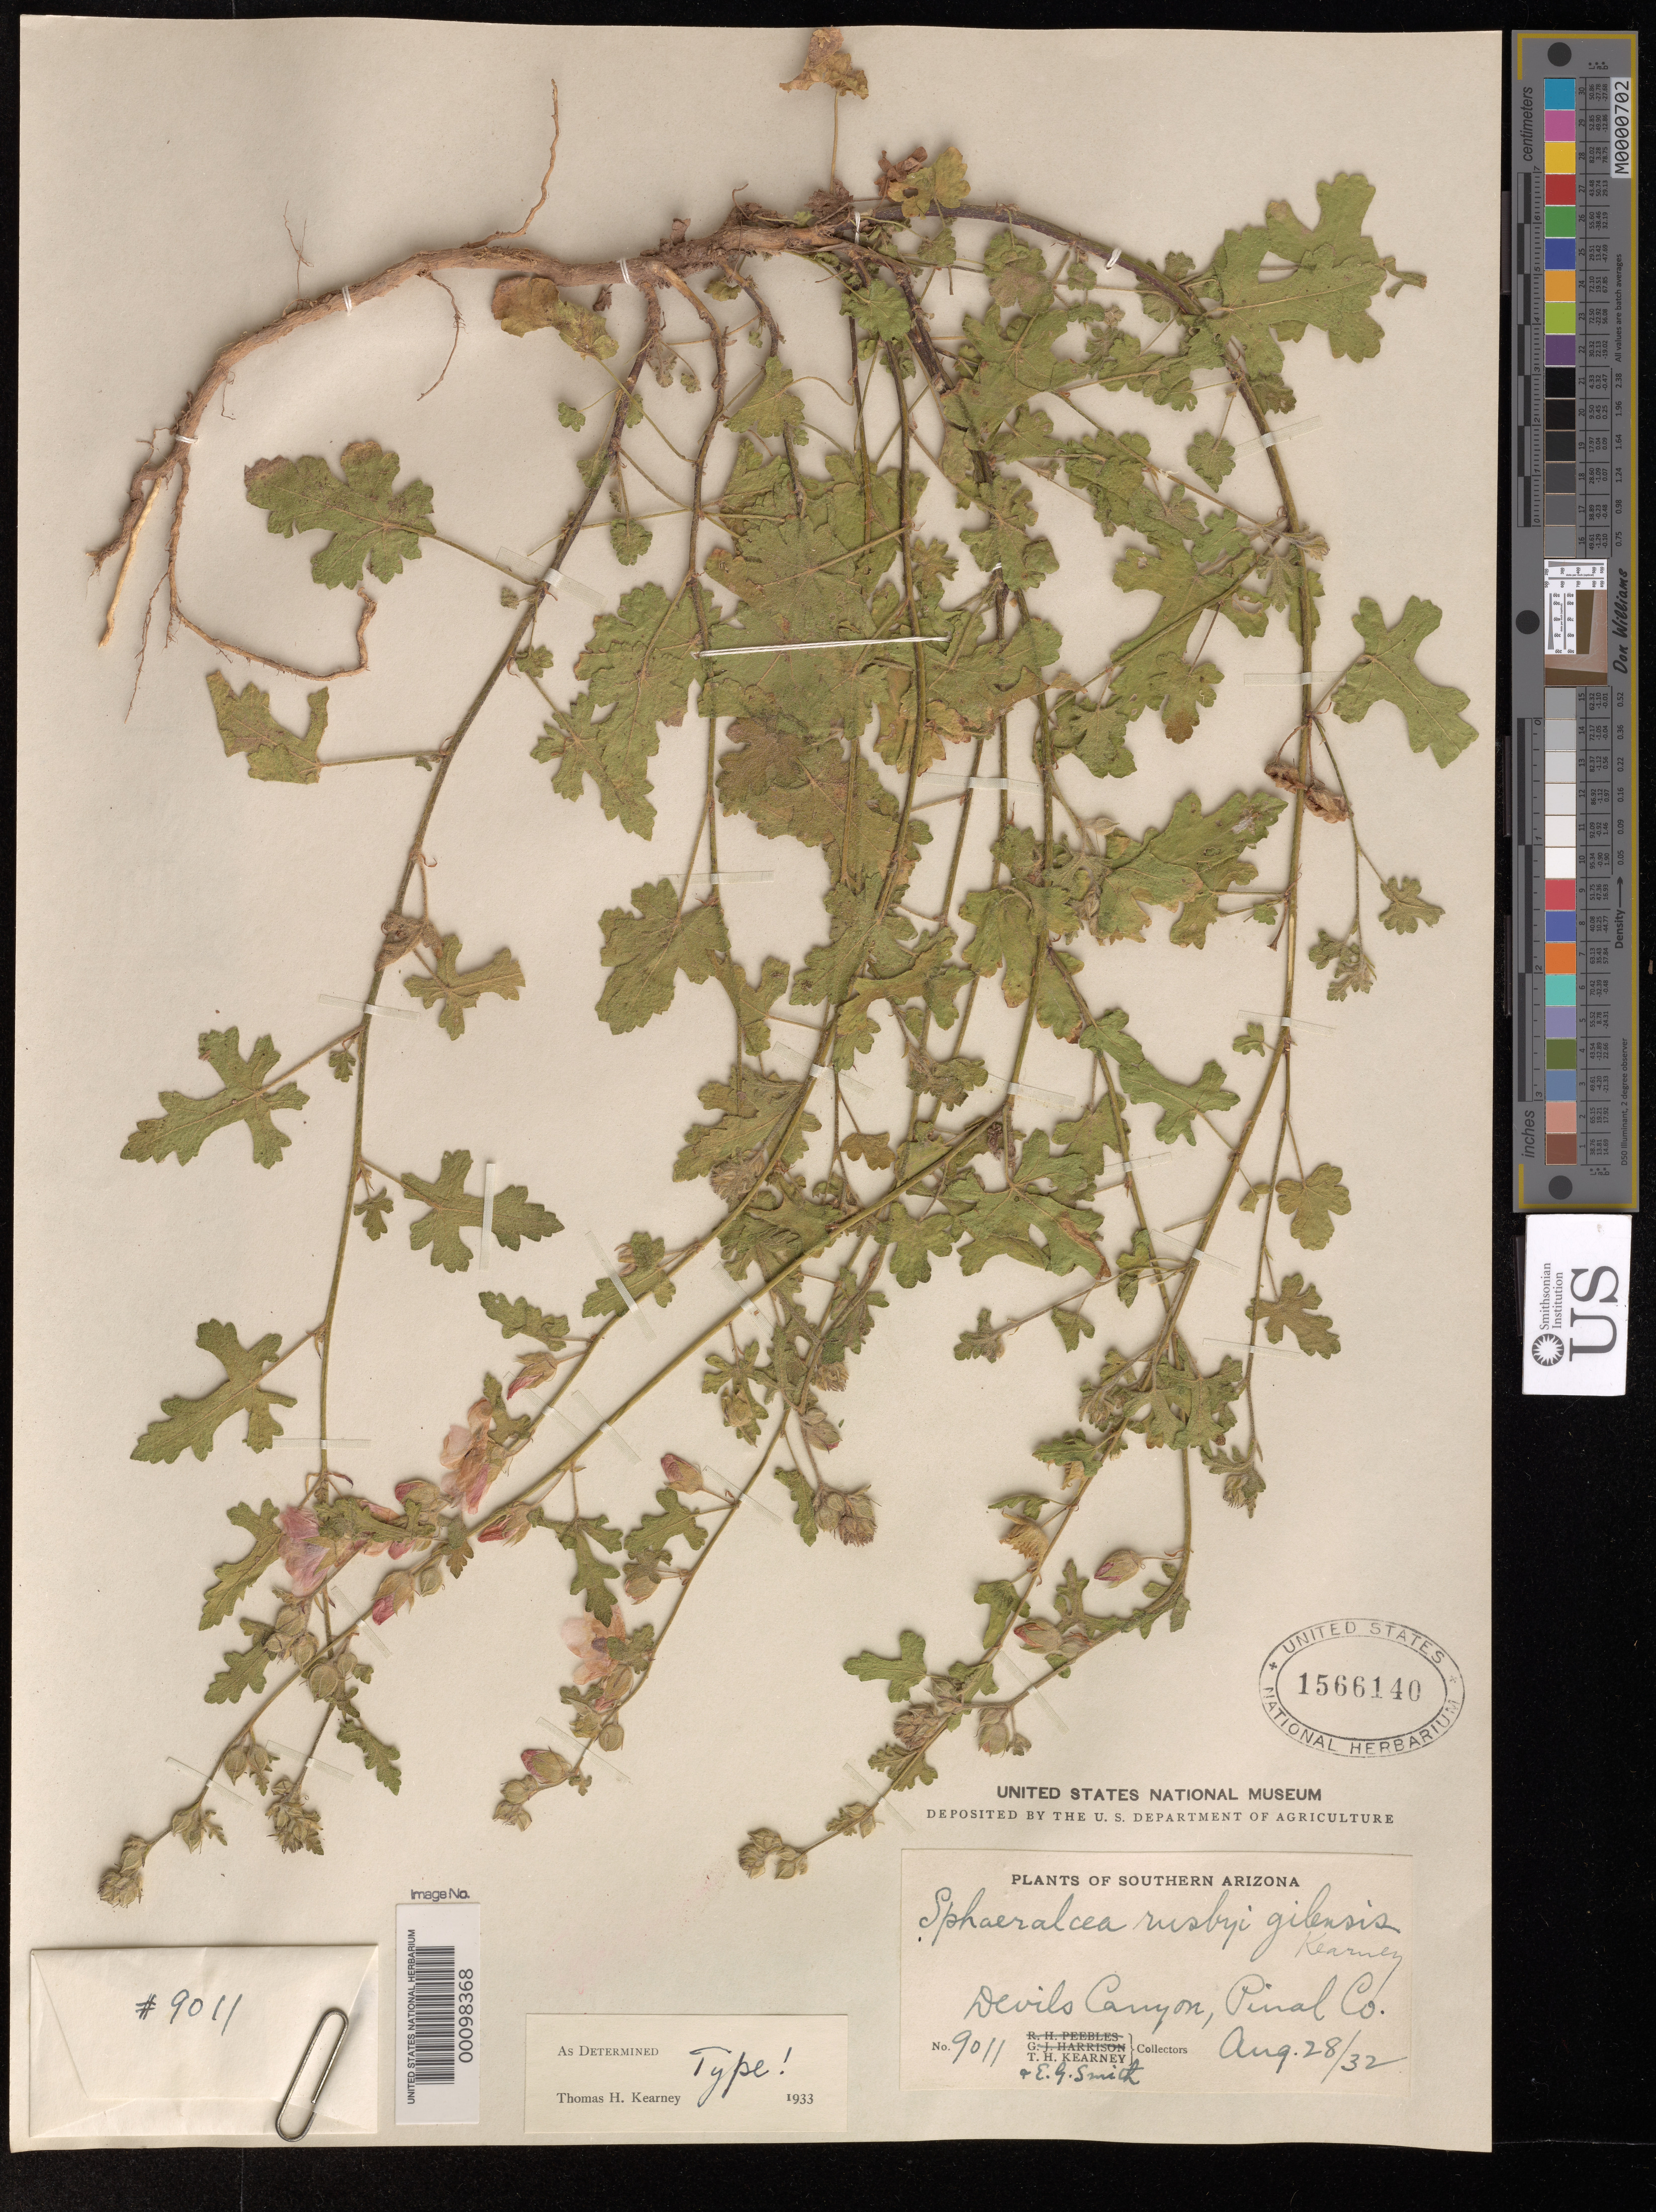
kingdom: Plantae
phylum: Tracheophyta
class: Magnoliopsida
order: Malvales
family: Malvaceae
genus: Sphaeralcea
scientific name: Sphaeralcea rusbyi subsp. gilensis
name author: Kearney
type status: Isotype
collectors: T. H. Kearney & E. G. Smith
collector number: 9011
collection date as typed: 28 Aug 1932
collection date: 1932-08-28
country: United States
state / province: Arizona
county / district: Pinal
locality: Devils Canyon.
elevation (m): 1372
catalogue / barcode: US 1566140